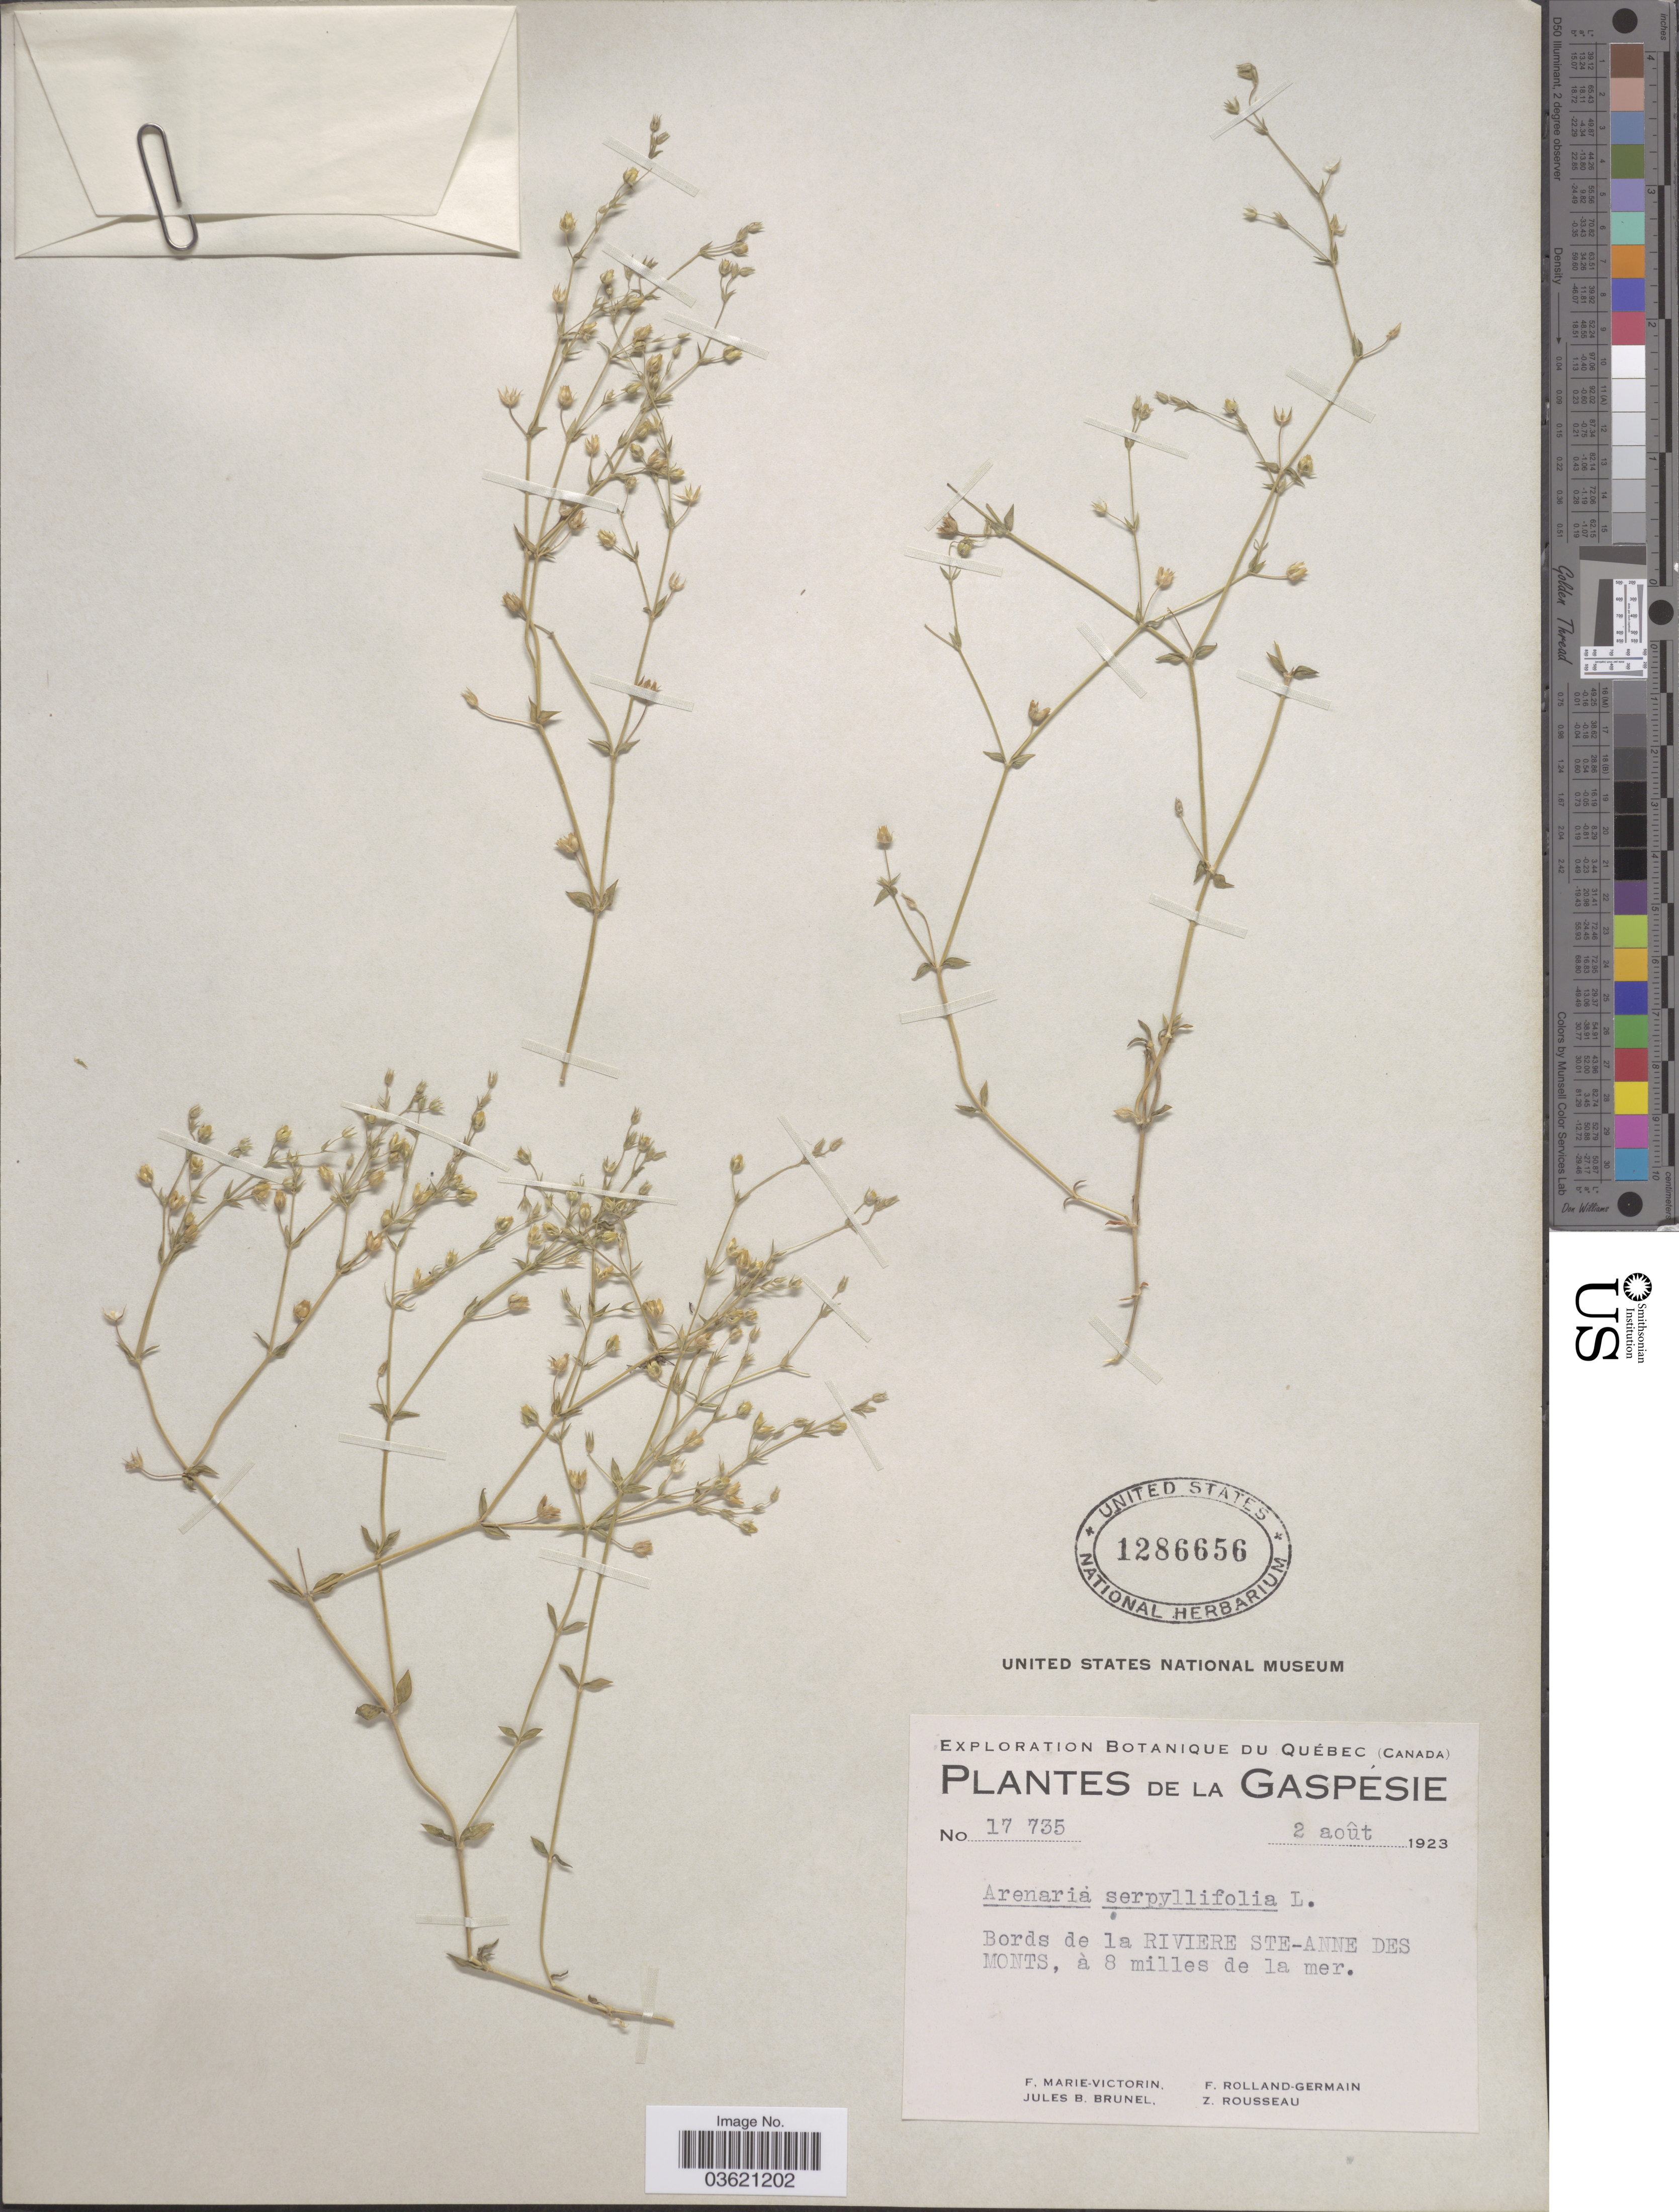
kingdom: Plantae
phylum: Tracheophyta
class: Magnoliopsida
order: Caryophyllales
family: Caryophyllaceae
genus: Arenaria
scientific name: Arenaria serpyllifolia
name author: L.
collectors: F. Marie-Victorin, J. Brunel, Rolland-Germain & Z. Rousseau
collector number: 17735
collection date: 1923-08-02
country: Canada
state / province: Quebec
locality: La Gaspésie. Bords de la Riviere Ste-Anne des Monts, à 8 milles de la mer.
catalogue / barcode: US 1286656